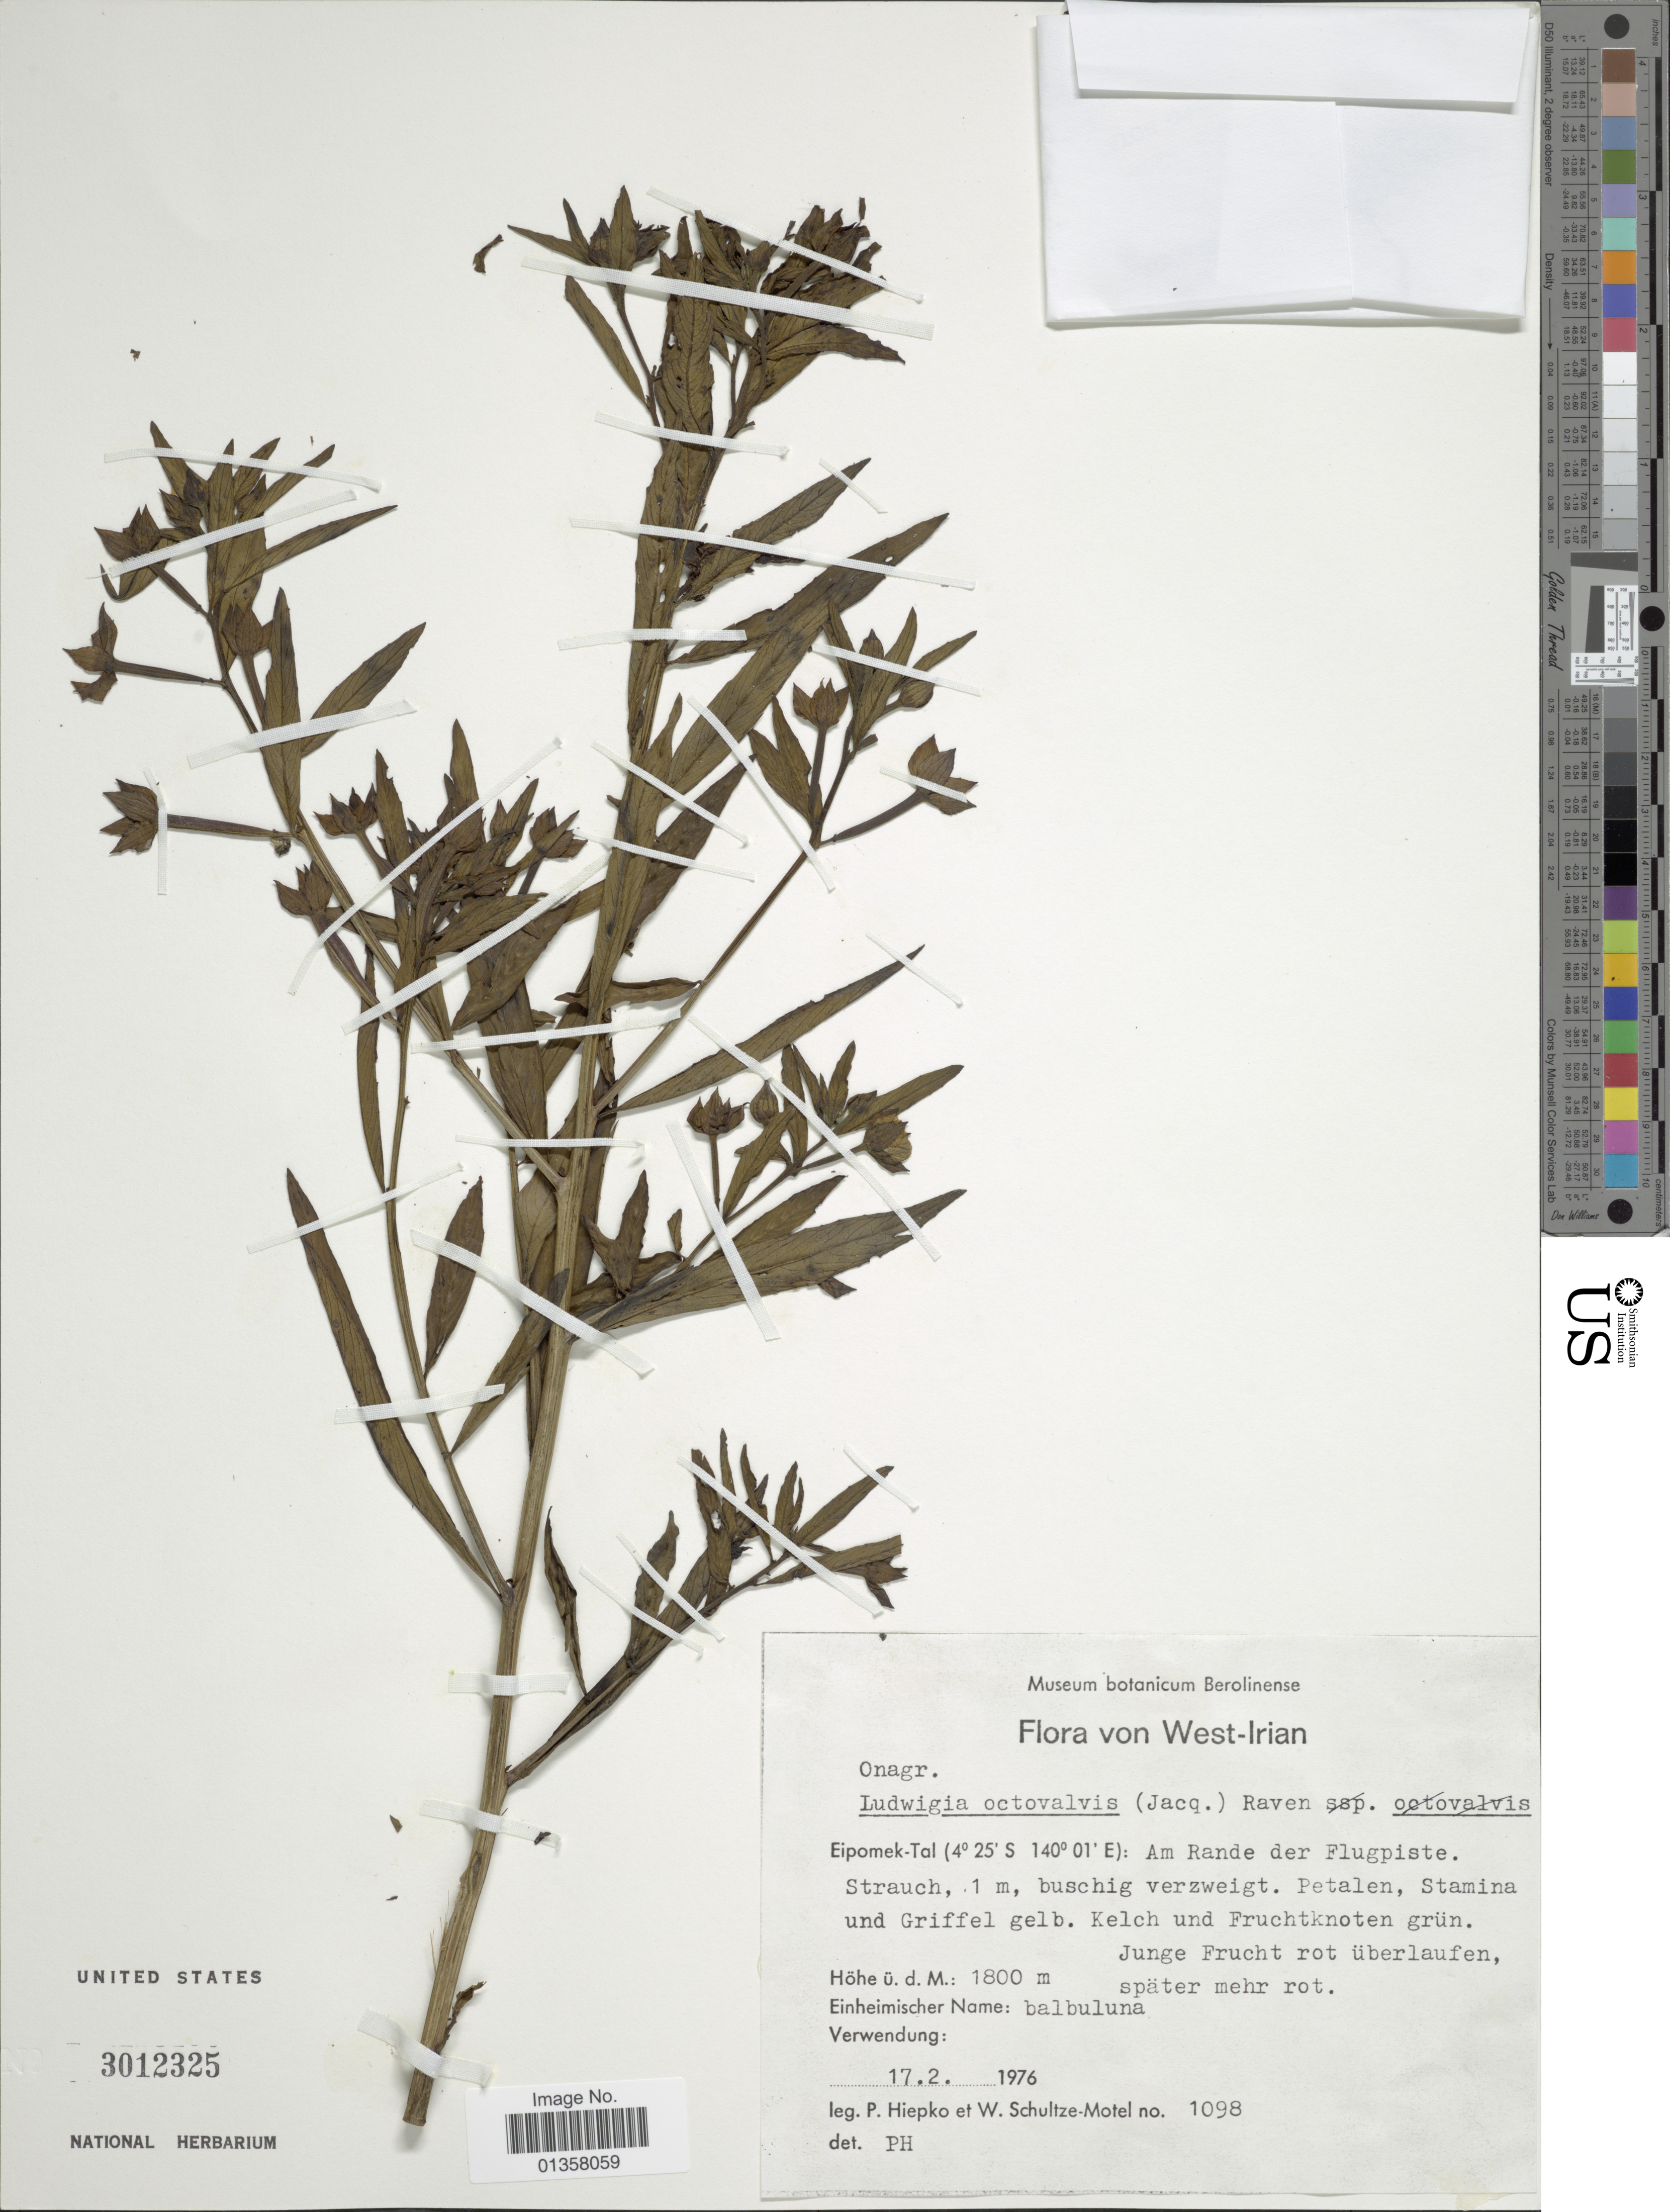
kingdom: Plantae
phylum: Tracheophyta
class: Magnoliopsida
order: Myrtales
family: Onagraceae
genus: Ludwigia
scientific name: Ludwigia octovalvis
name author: (Jacq.) P.H. Raven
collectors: P. H. Hiepko & W. Schultze-Motel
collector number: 1098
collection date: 1976-02-17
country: Indonesia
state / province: Papua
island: New Guinea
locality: West-Irian, Eipomek-Tal: Am Rande der Flugpiste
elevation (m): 1800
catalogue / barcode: US 3012325